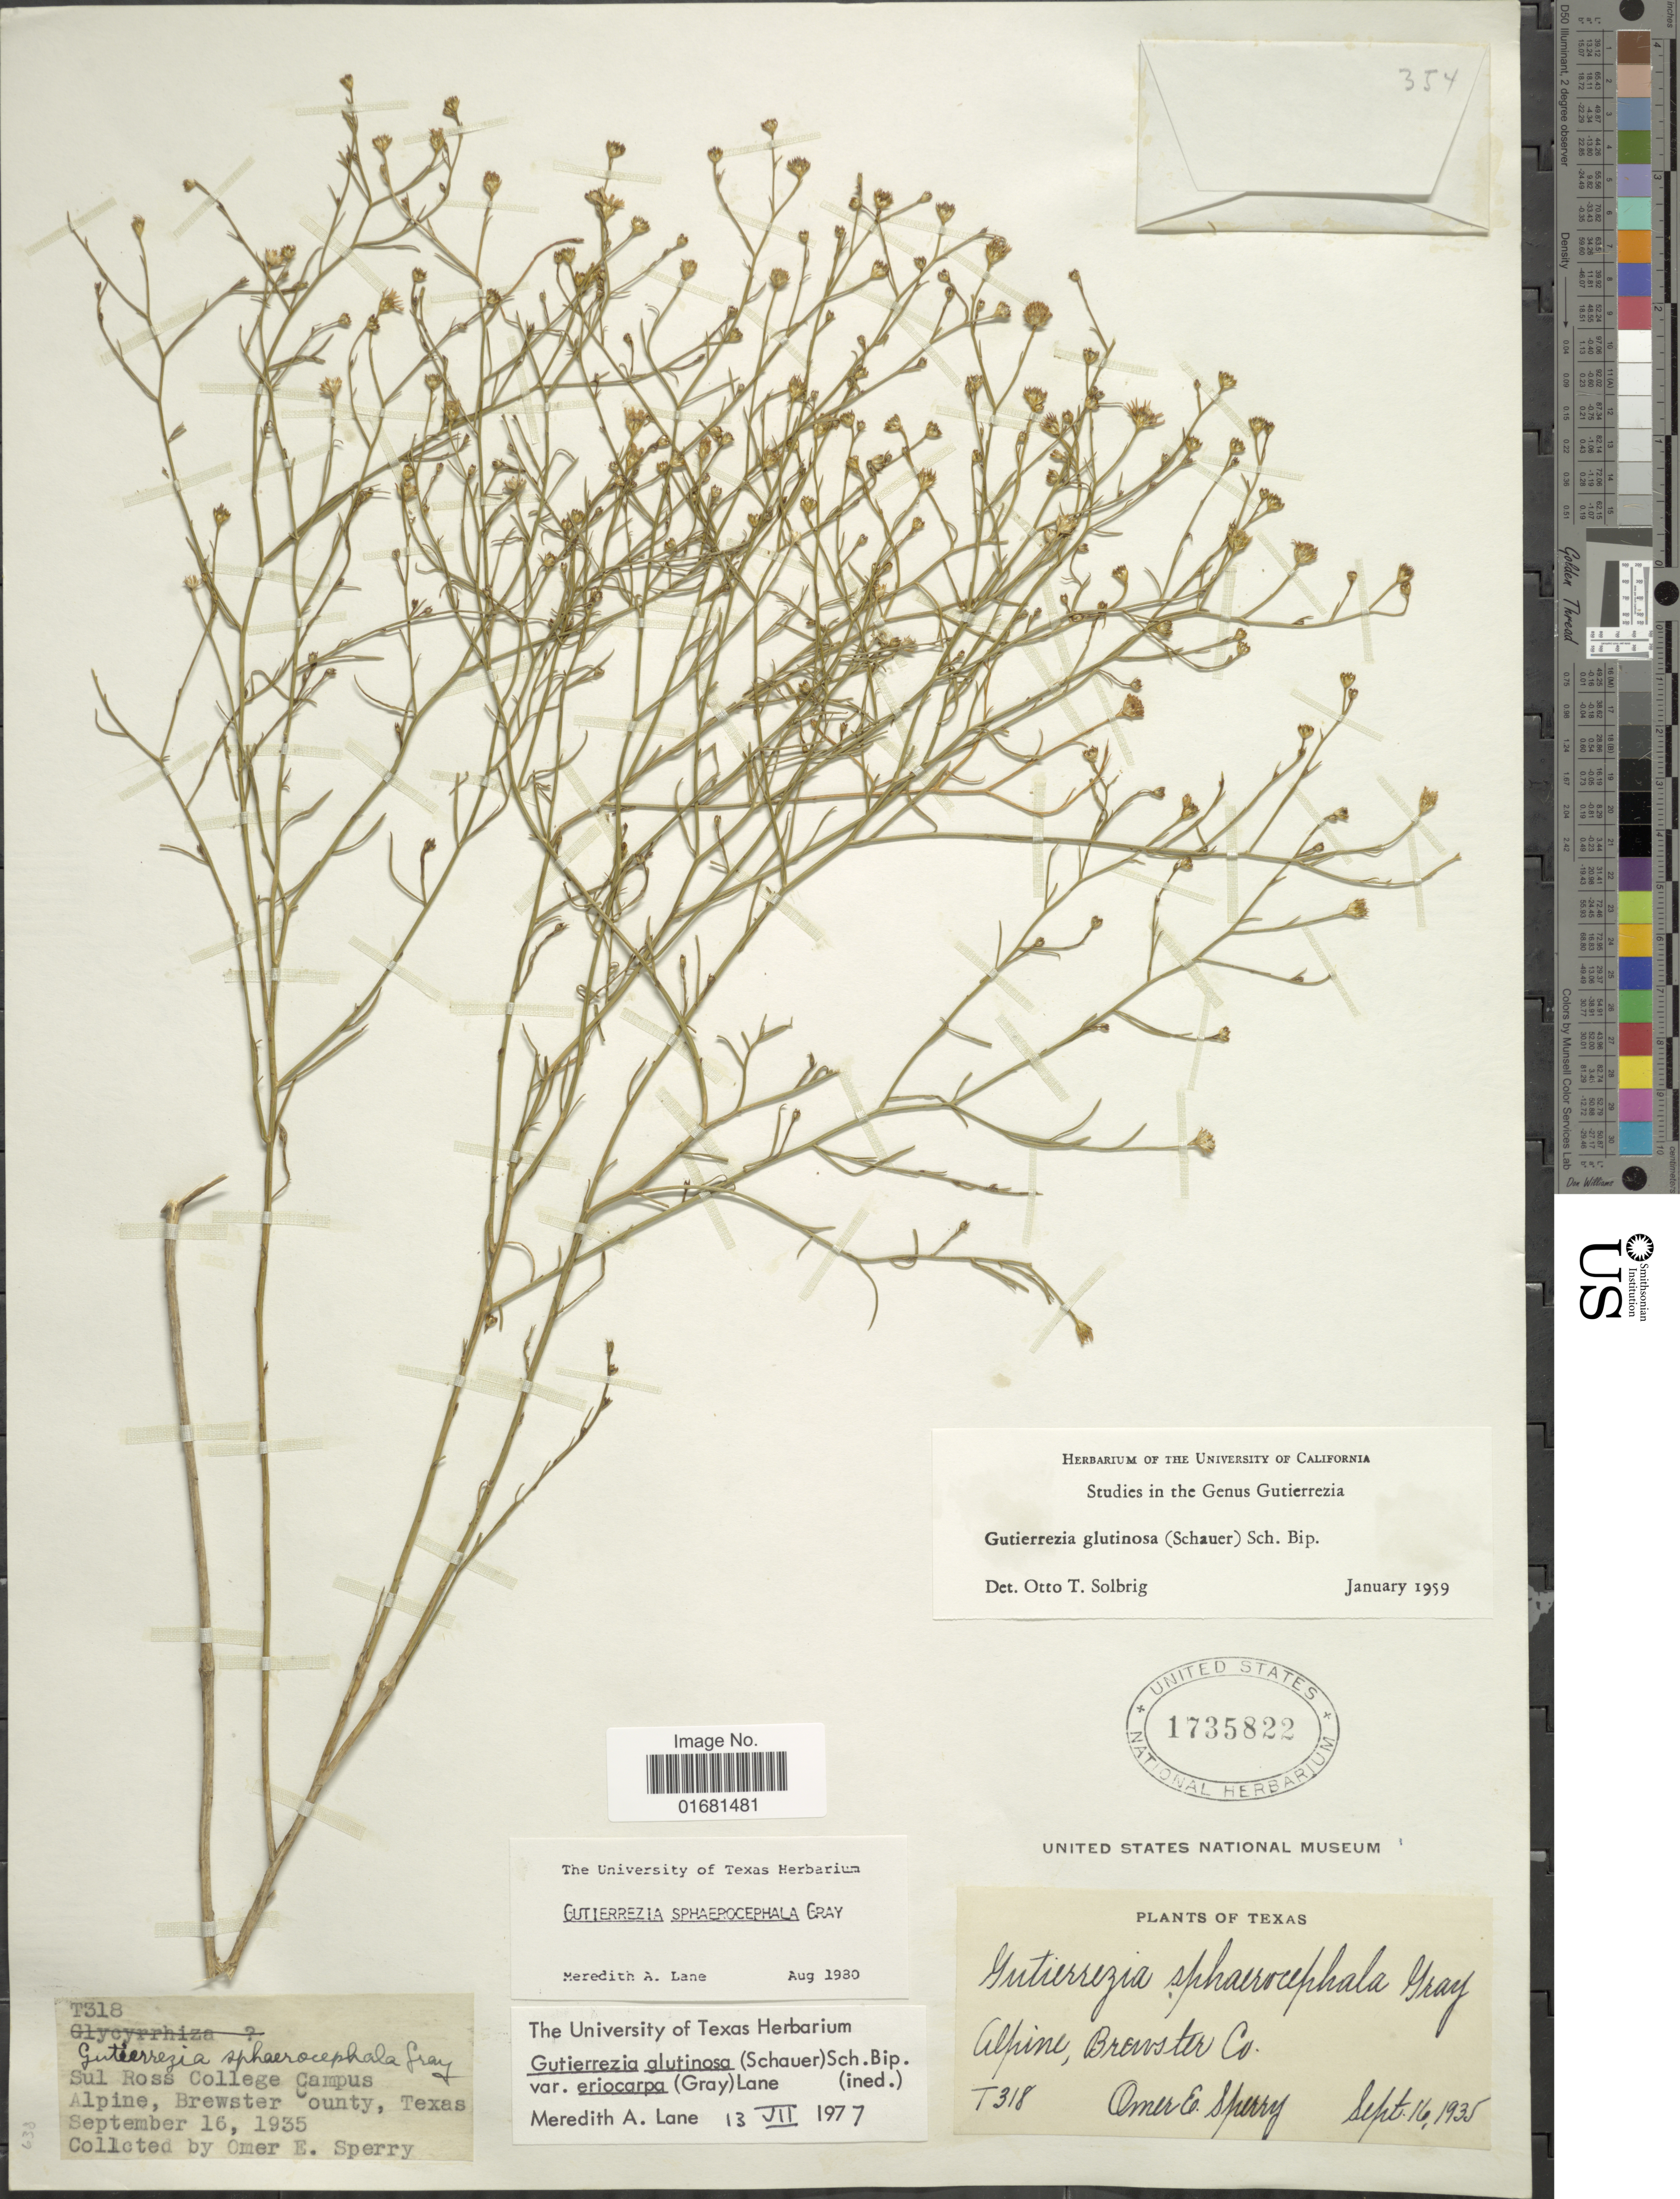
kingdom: Plantae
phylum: Tracheophyta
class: Magnoliopsida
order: Asterales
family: Asteraceae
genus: Gutierrezia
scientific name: Gutierrezia sphaerocephala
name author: A. Gray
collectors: O. E. Sperry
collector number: T318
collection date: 1935-09-16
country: United States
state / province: Texas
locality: Alpne, Brewster Co. Texas. Sul Ross College Campus.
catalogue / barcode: US 1735822